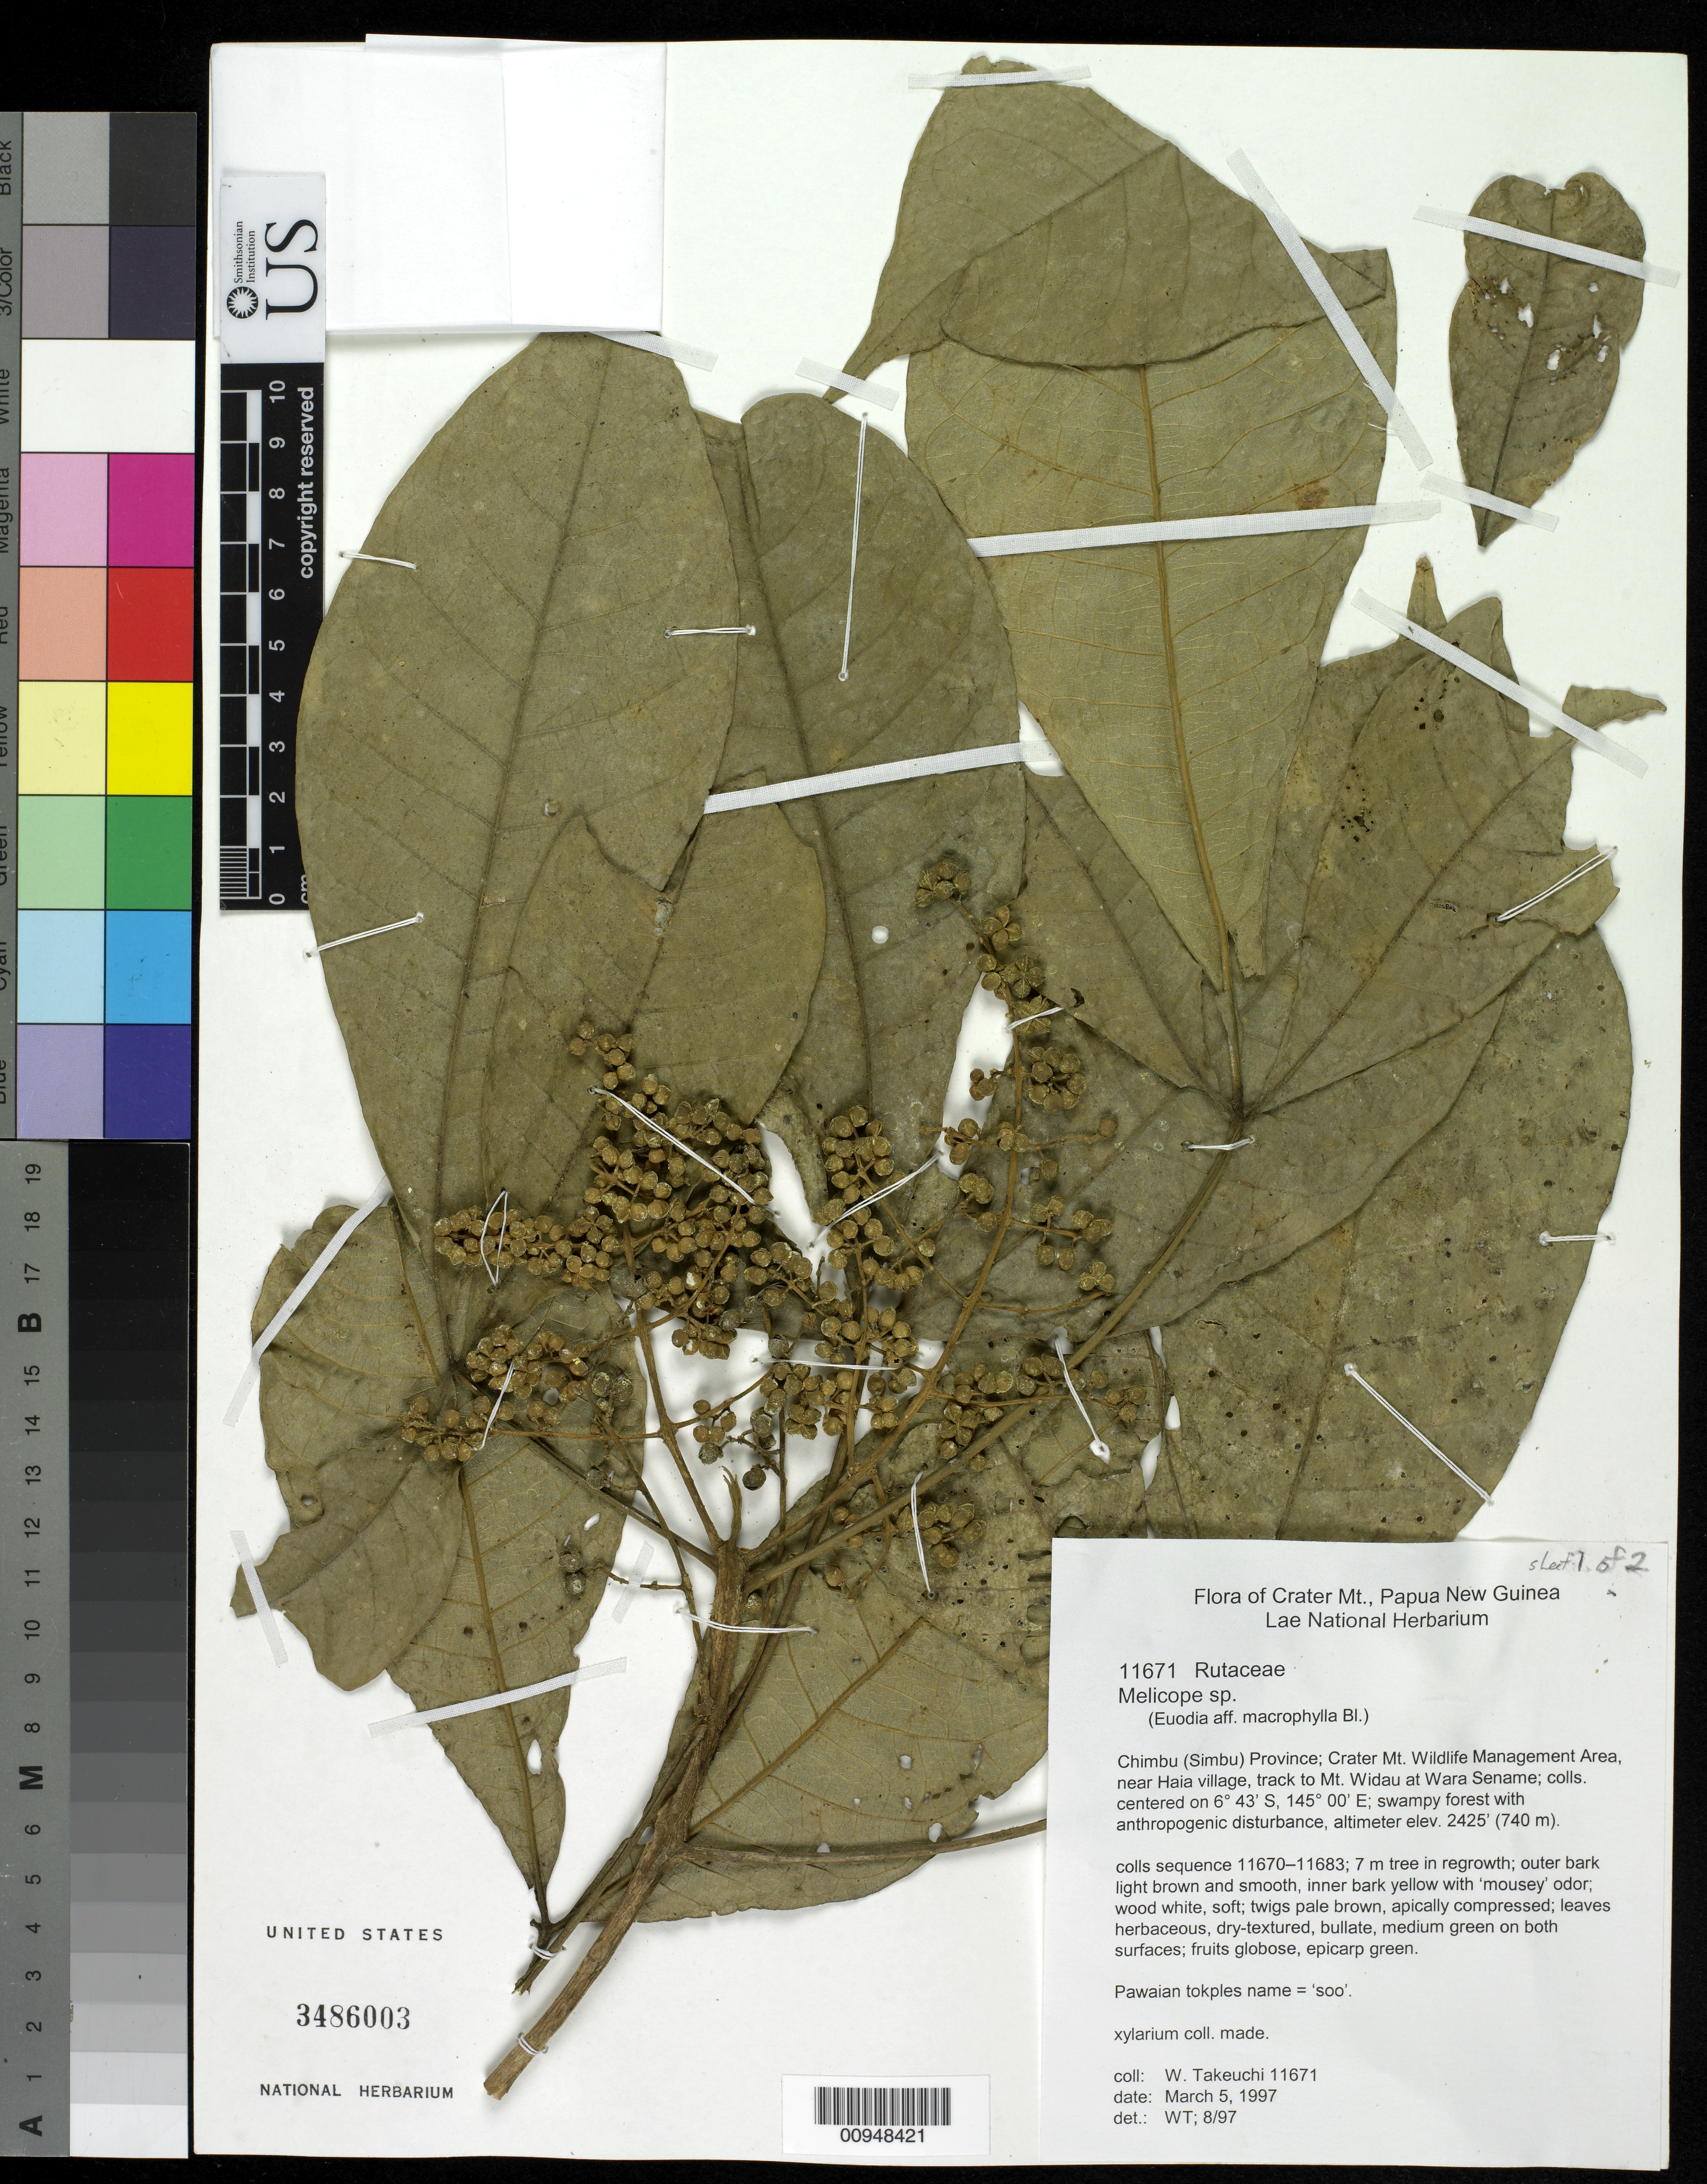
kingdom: Plantae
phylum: Tracheophyta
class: Magnoliopsida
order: Sapindales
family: Rutaceae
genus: Melicope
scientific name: Melicope macrophylla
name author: Merr. & L.M. Perry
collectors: W. N. Takeuchi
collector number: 11671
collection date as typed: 05 Mar 1997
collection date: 1997-03-05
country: Papua New Guinea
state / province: Chimbu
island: New Guinea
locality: Crater Mt. Wildlife Management Area, near Haia village, track to Mt. Widau at Wara Sename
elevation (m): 739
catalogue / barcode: US 3486003